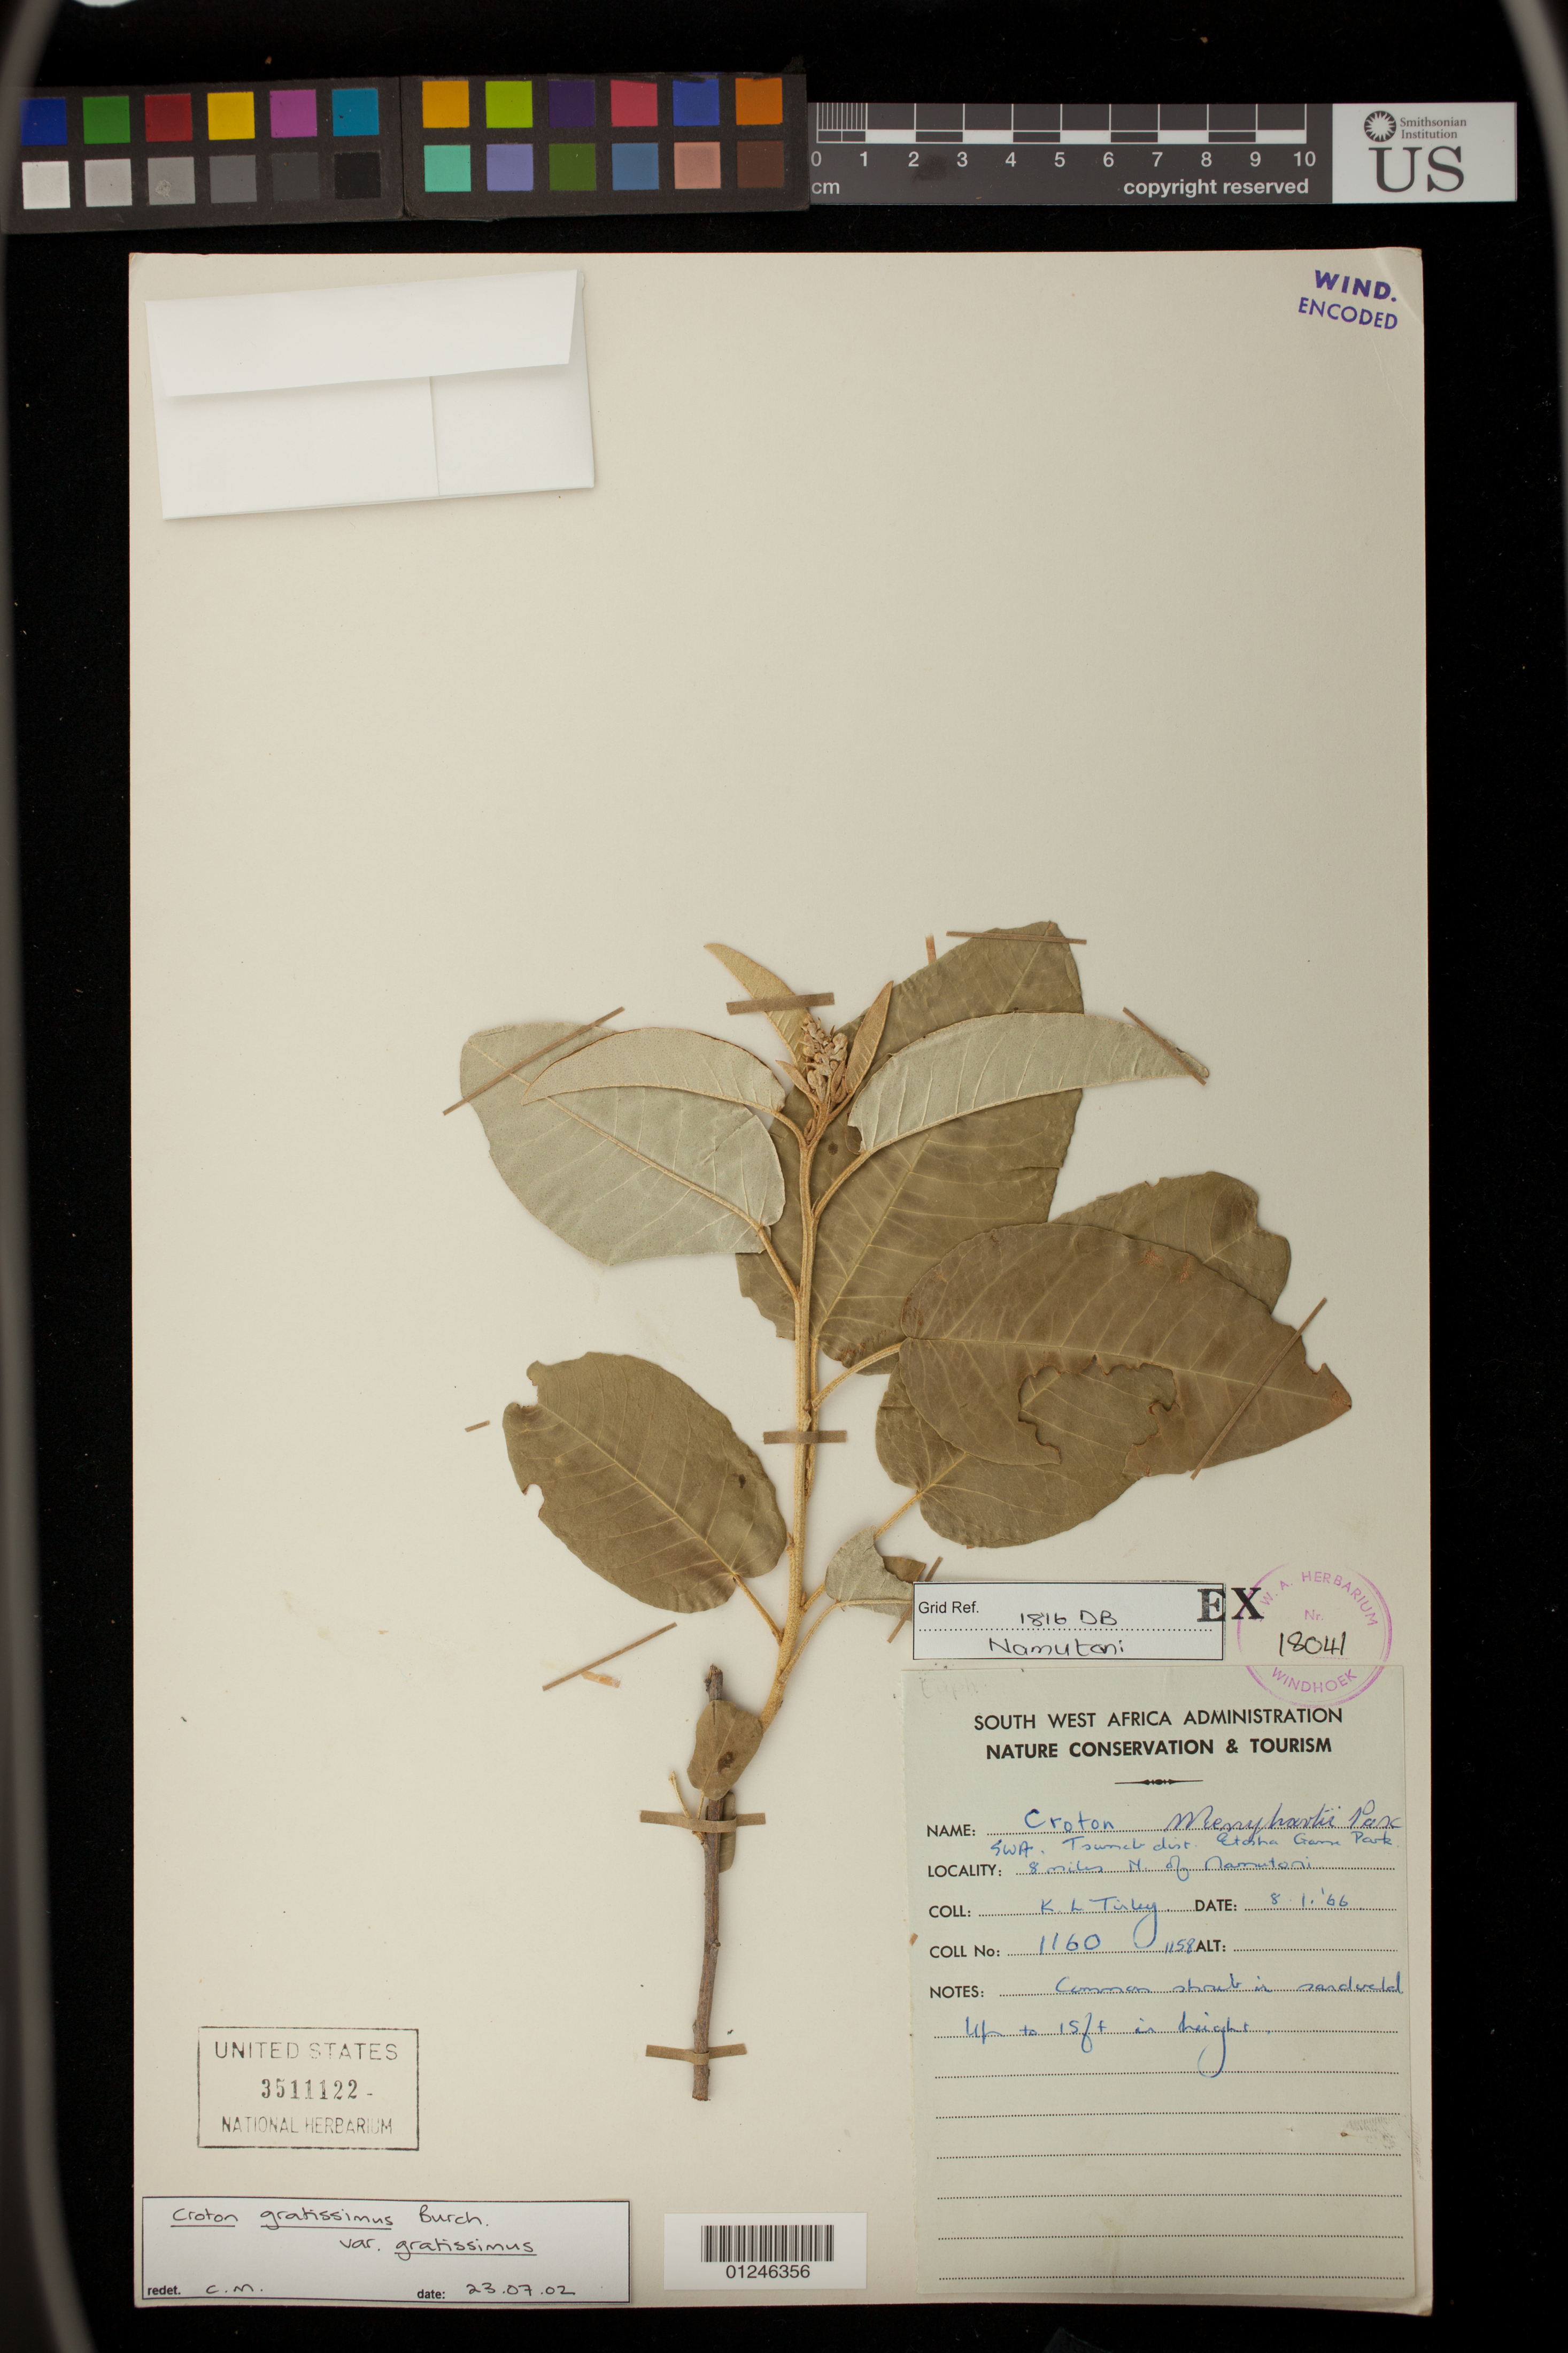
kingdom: Plantae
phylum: Tracheophyta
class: Magnoliopsida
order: Malpighiales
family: Euphorbiaceae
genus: Croton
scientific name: Croton gratissimus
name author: Burch.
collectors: K. Tinley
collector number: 1160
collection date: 1966-08-01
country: Namibia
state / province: Oshikoto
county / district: Tsumeb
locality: Etosha Game Park, 8 miles N. of Namutoni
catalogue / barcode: US 3511122